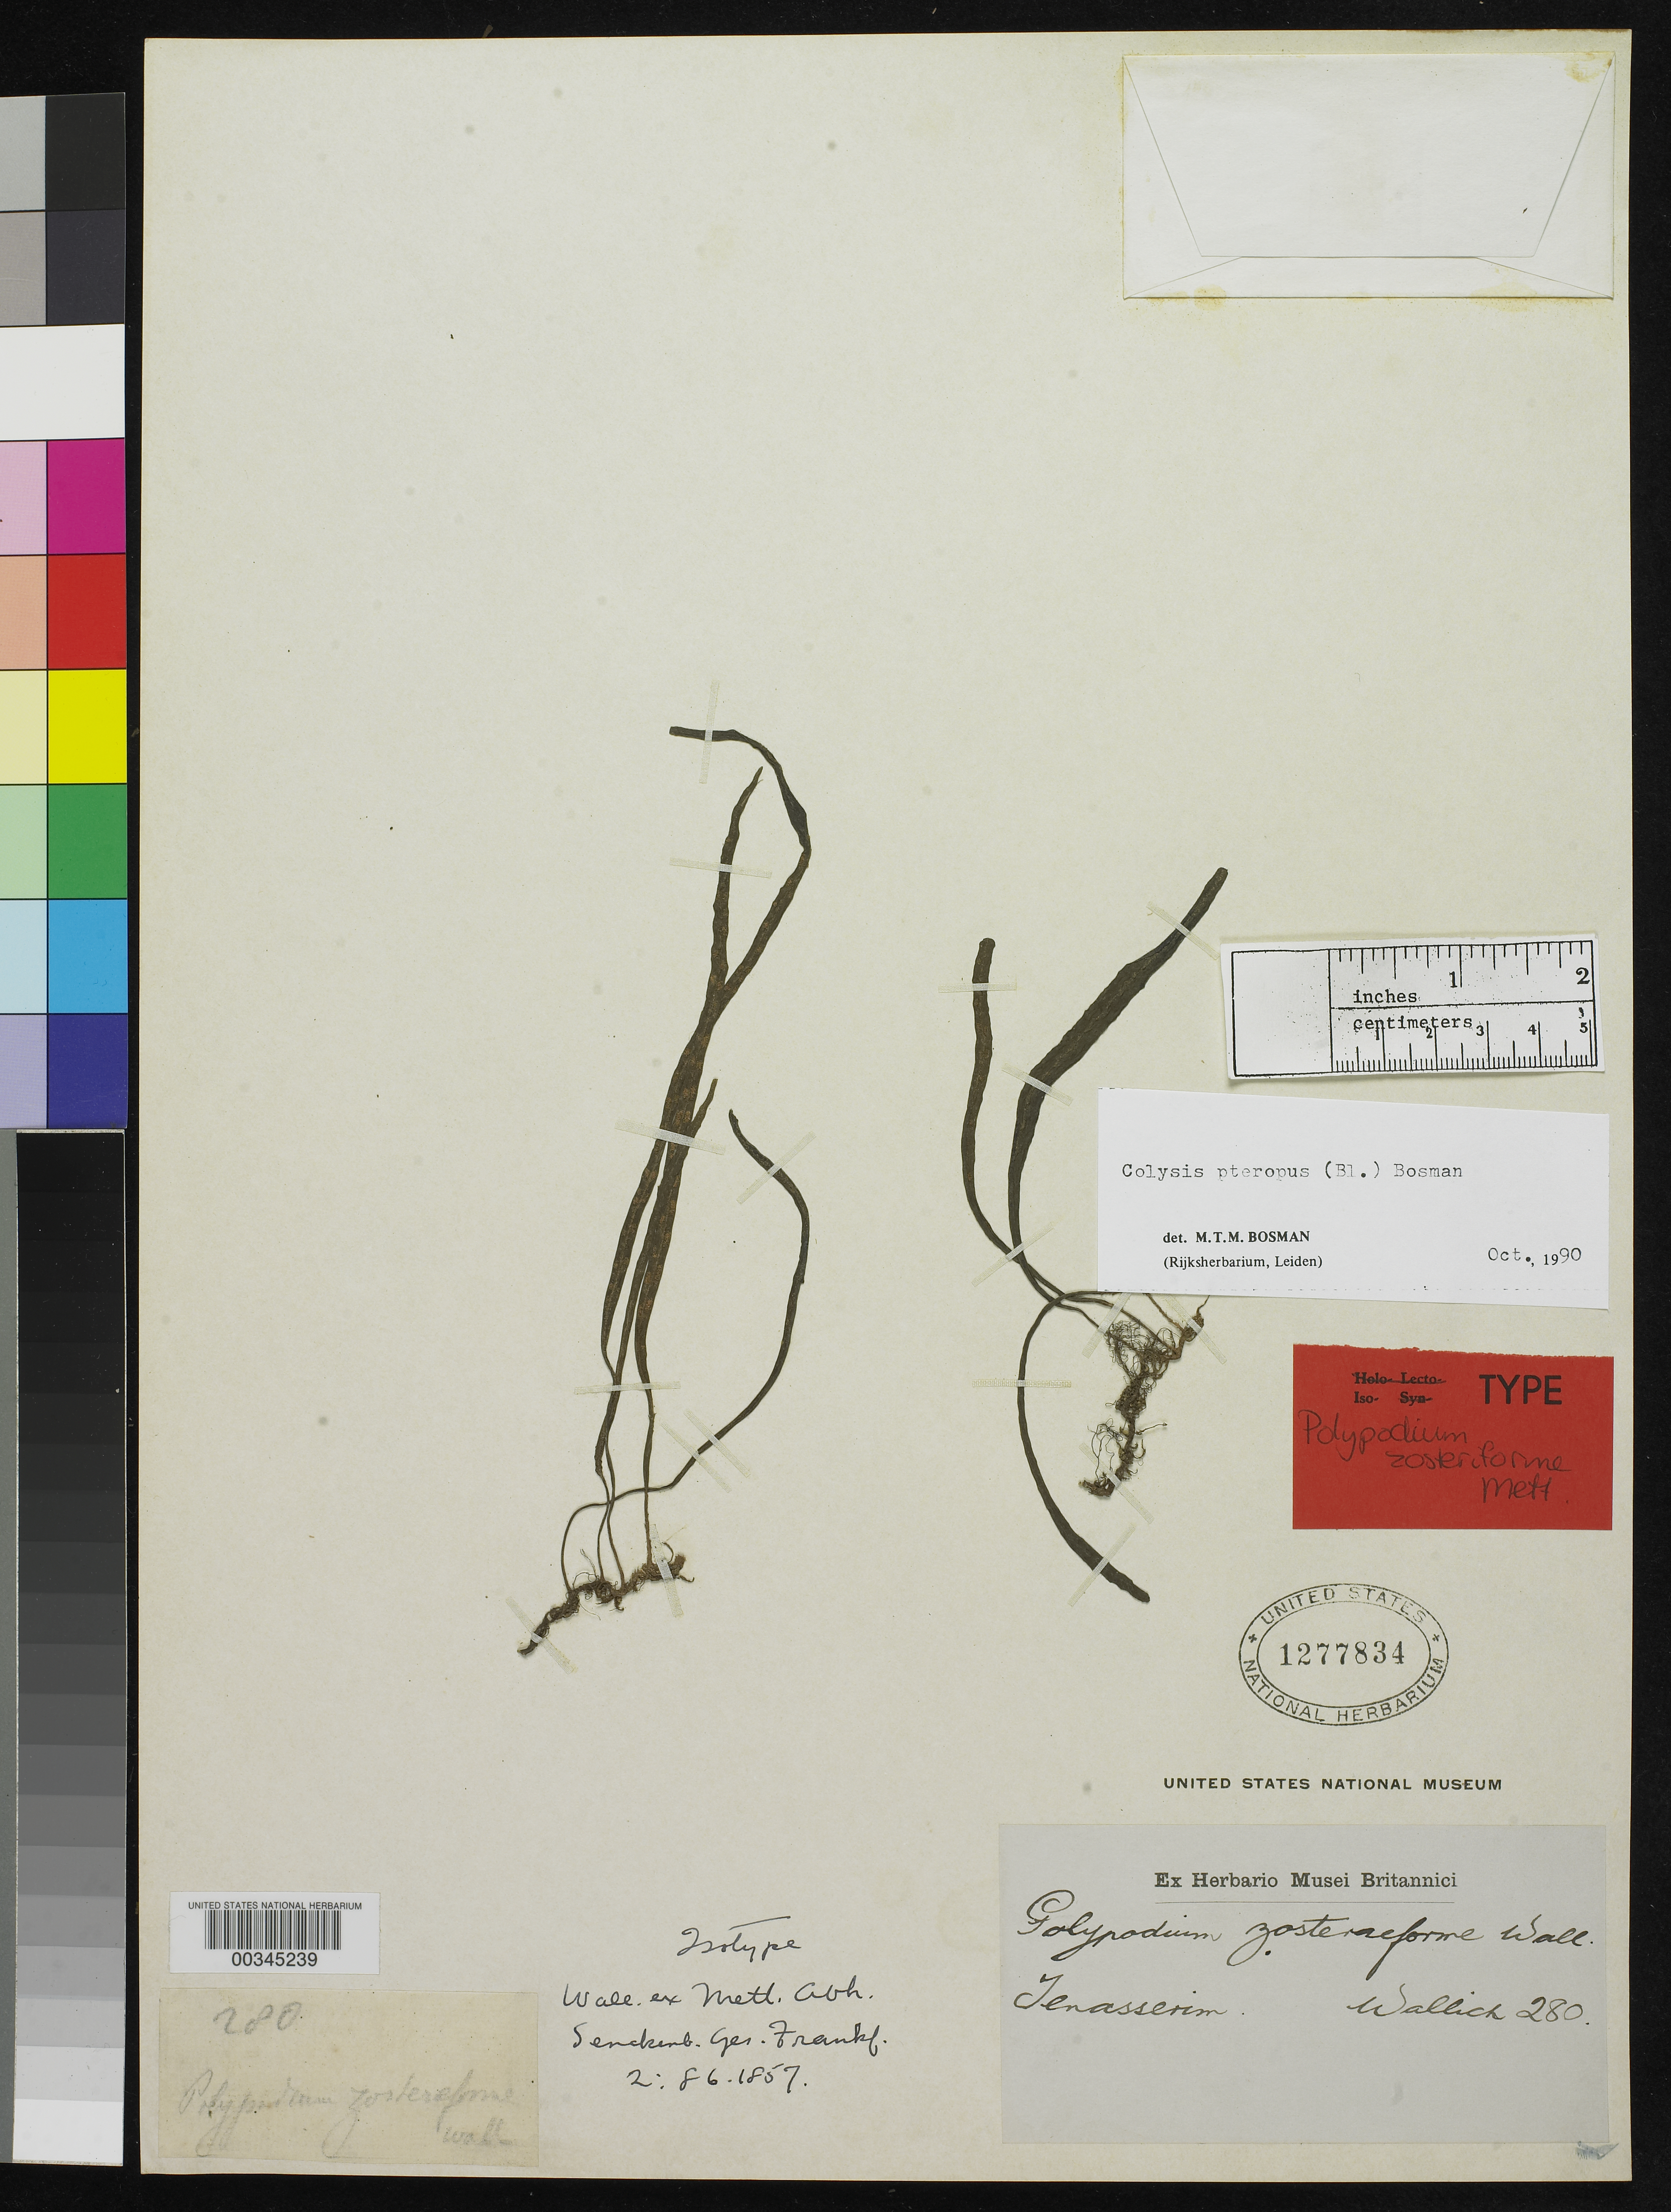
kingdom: Plantae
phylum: Tracheophyta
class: Polypodiopsida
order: Polypodiales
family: Polypodiaceae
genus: Polypodium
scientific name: Polypodium zosteriforme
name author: Wall. ex Mett.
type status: Isotype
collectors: N. Wallich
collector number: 280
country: India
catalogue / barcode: US 1277834